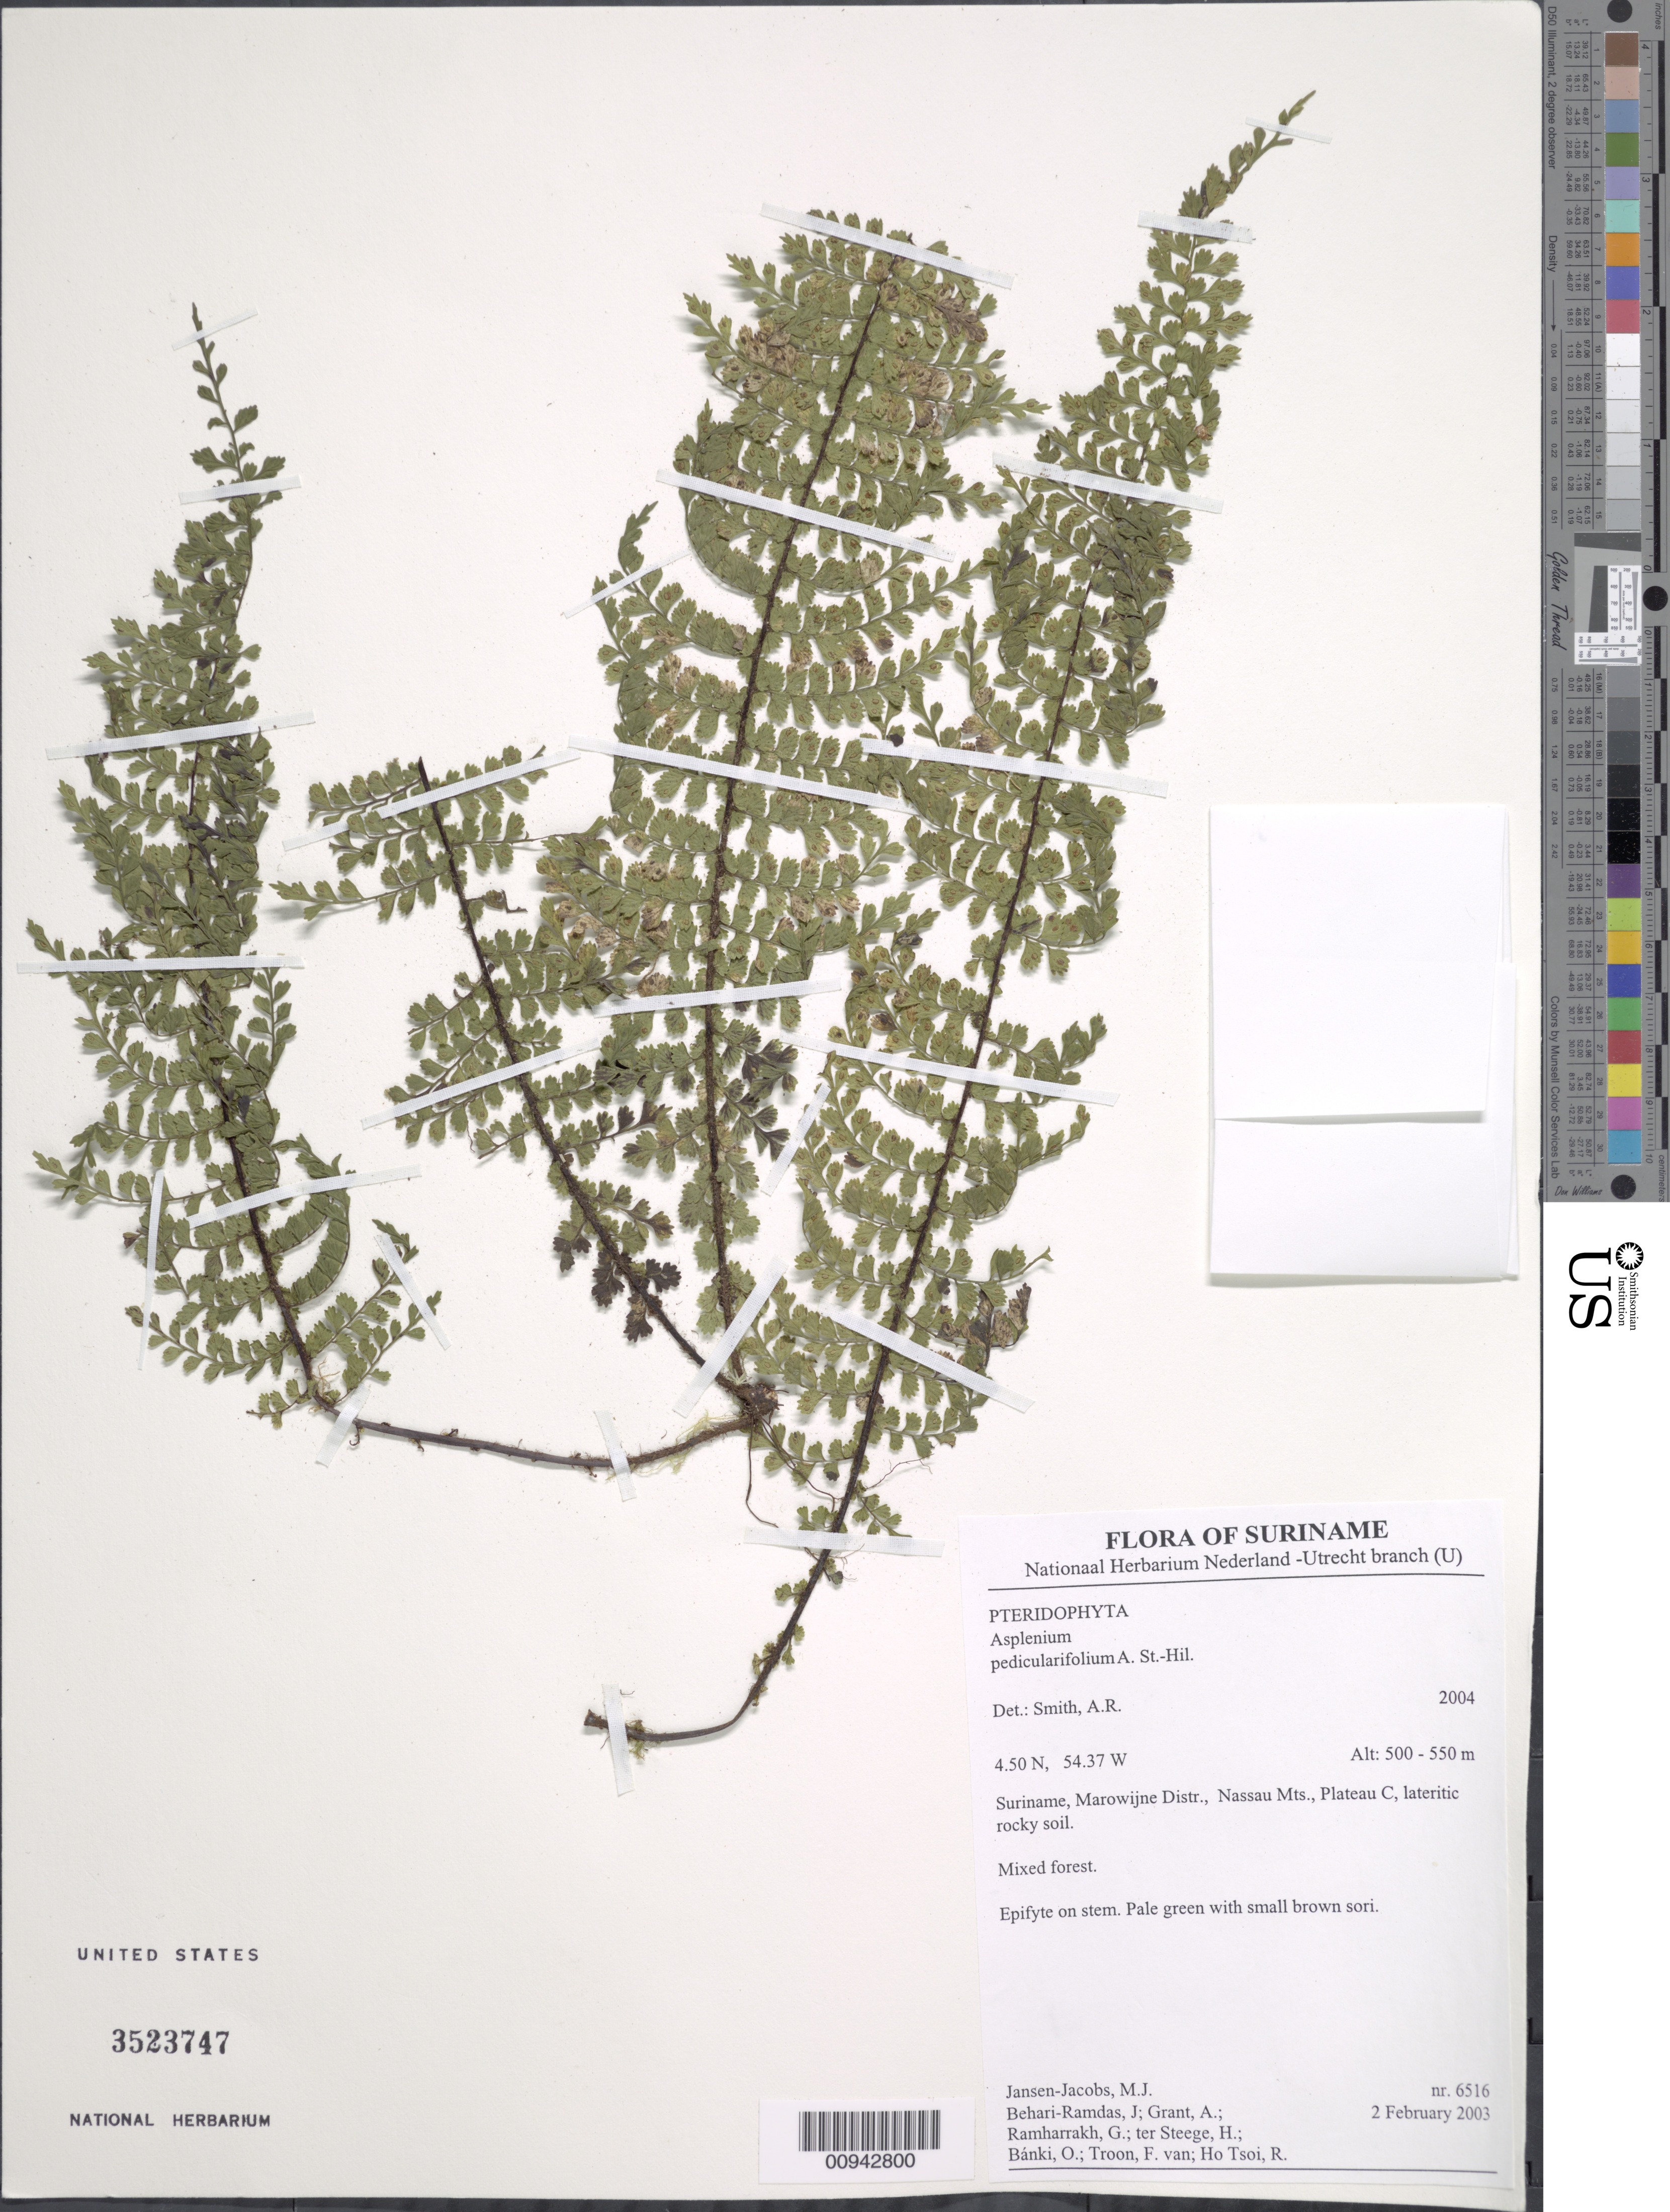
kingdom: Plantae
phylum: Tracheophyta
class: Polypodiopsida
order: Polypodiales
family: Aspleniaceae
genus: Asplenium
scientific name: Asplenium pedicularifolium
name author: A. St.-Hil.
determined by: Smith, Alan R., (UC)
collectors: M. J. Jansen-Jacobs, J. Behari-Ramdas, A. Grant, G. Ramharrakh, H. ter Steege, O. Bánki, F. Van Troon & R. Ho Tsoi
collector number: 6516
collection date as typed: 2-Feb-03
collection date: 2003-02-02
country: Suriname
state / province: Marowijne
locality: Nassau Mts., Plateau C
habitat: Lateritic rocky soil. Mixed forest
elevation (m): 500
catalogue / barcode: US 3523747